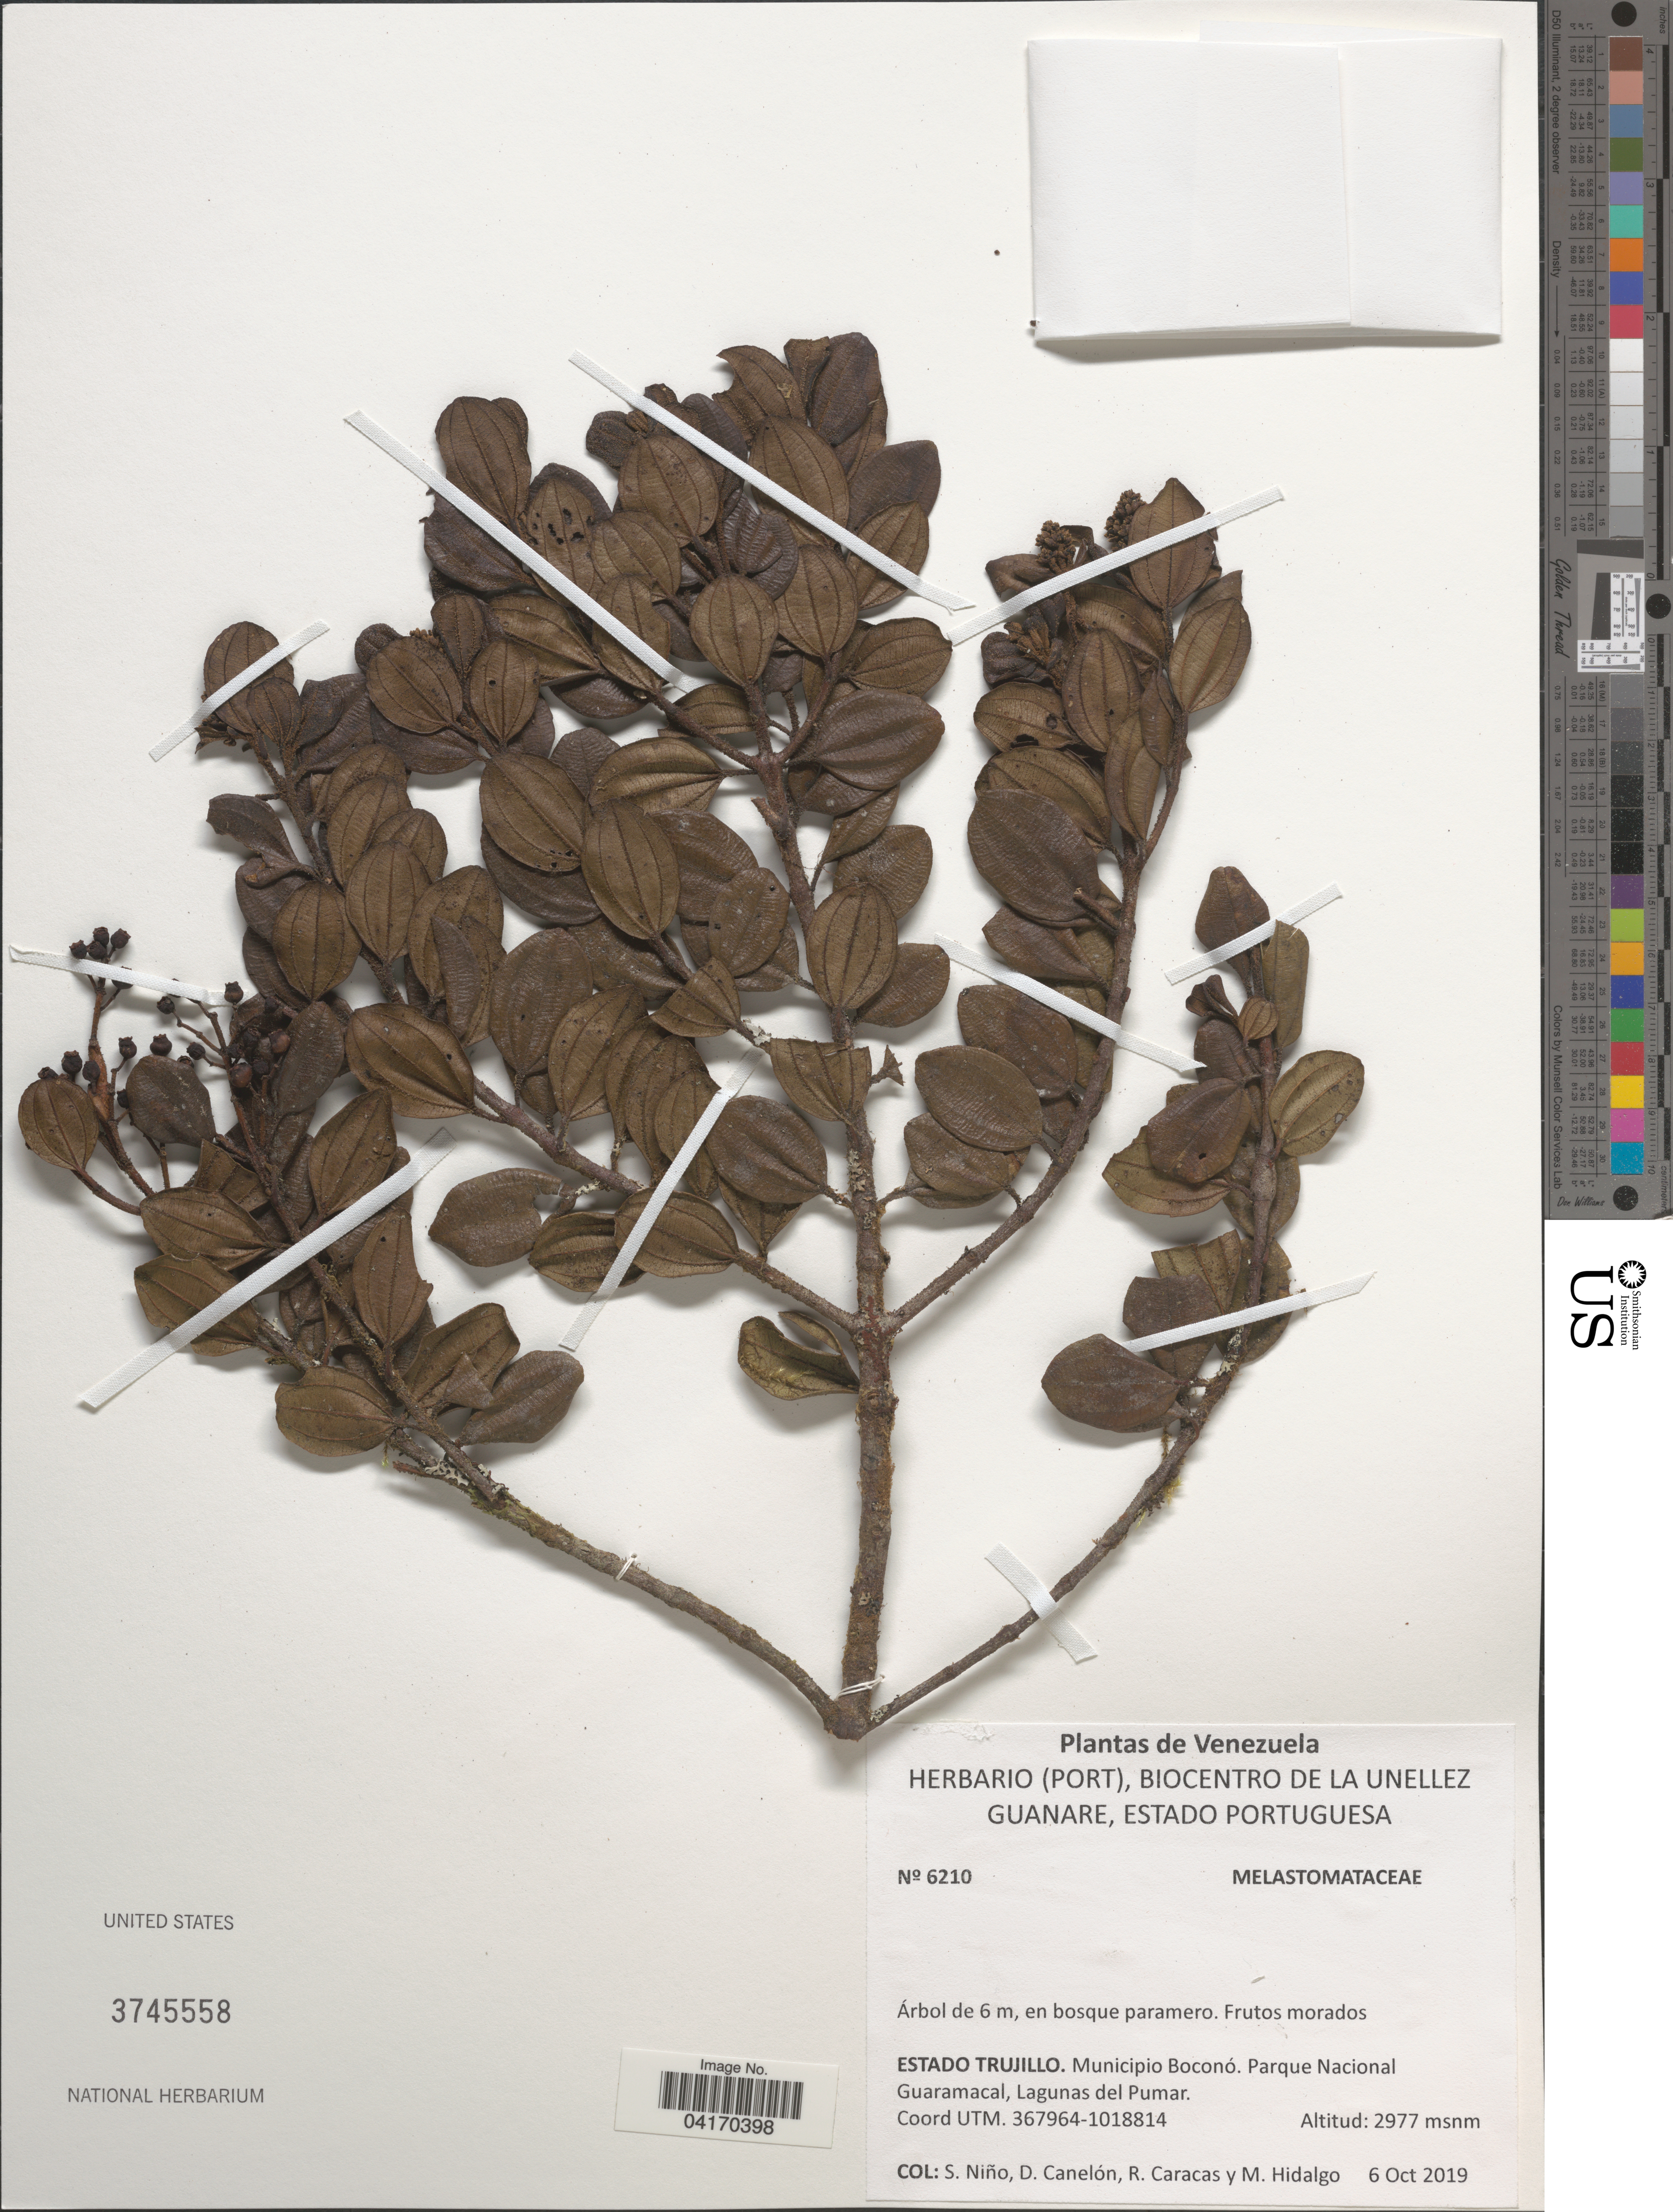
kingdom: Plantae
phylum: Tracheophyta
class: Magnoliopsida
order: Myrtales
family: Melastomataceae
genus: Miconia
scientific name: Miconia trujillensis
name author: Wurdack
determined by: Michelangeli, F. A.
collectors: S. M. Niño, D. Canelón, R. Caracas & M. Hidalgo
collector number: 6210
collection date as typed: Transcribed d/m/y: 6/10/2019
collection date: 2019-10-06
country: Venezuela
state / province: Trujillo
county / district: Boconó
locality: Parque Nacional Guaramacal, Lagunas del Pumar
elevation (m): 2977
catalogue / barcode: US 3745558